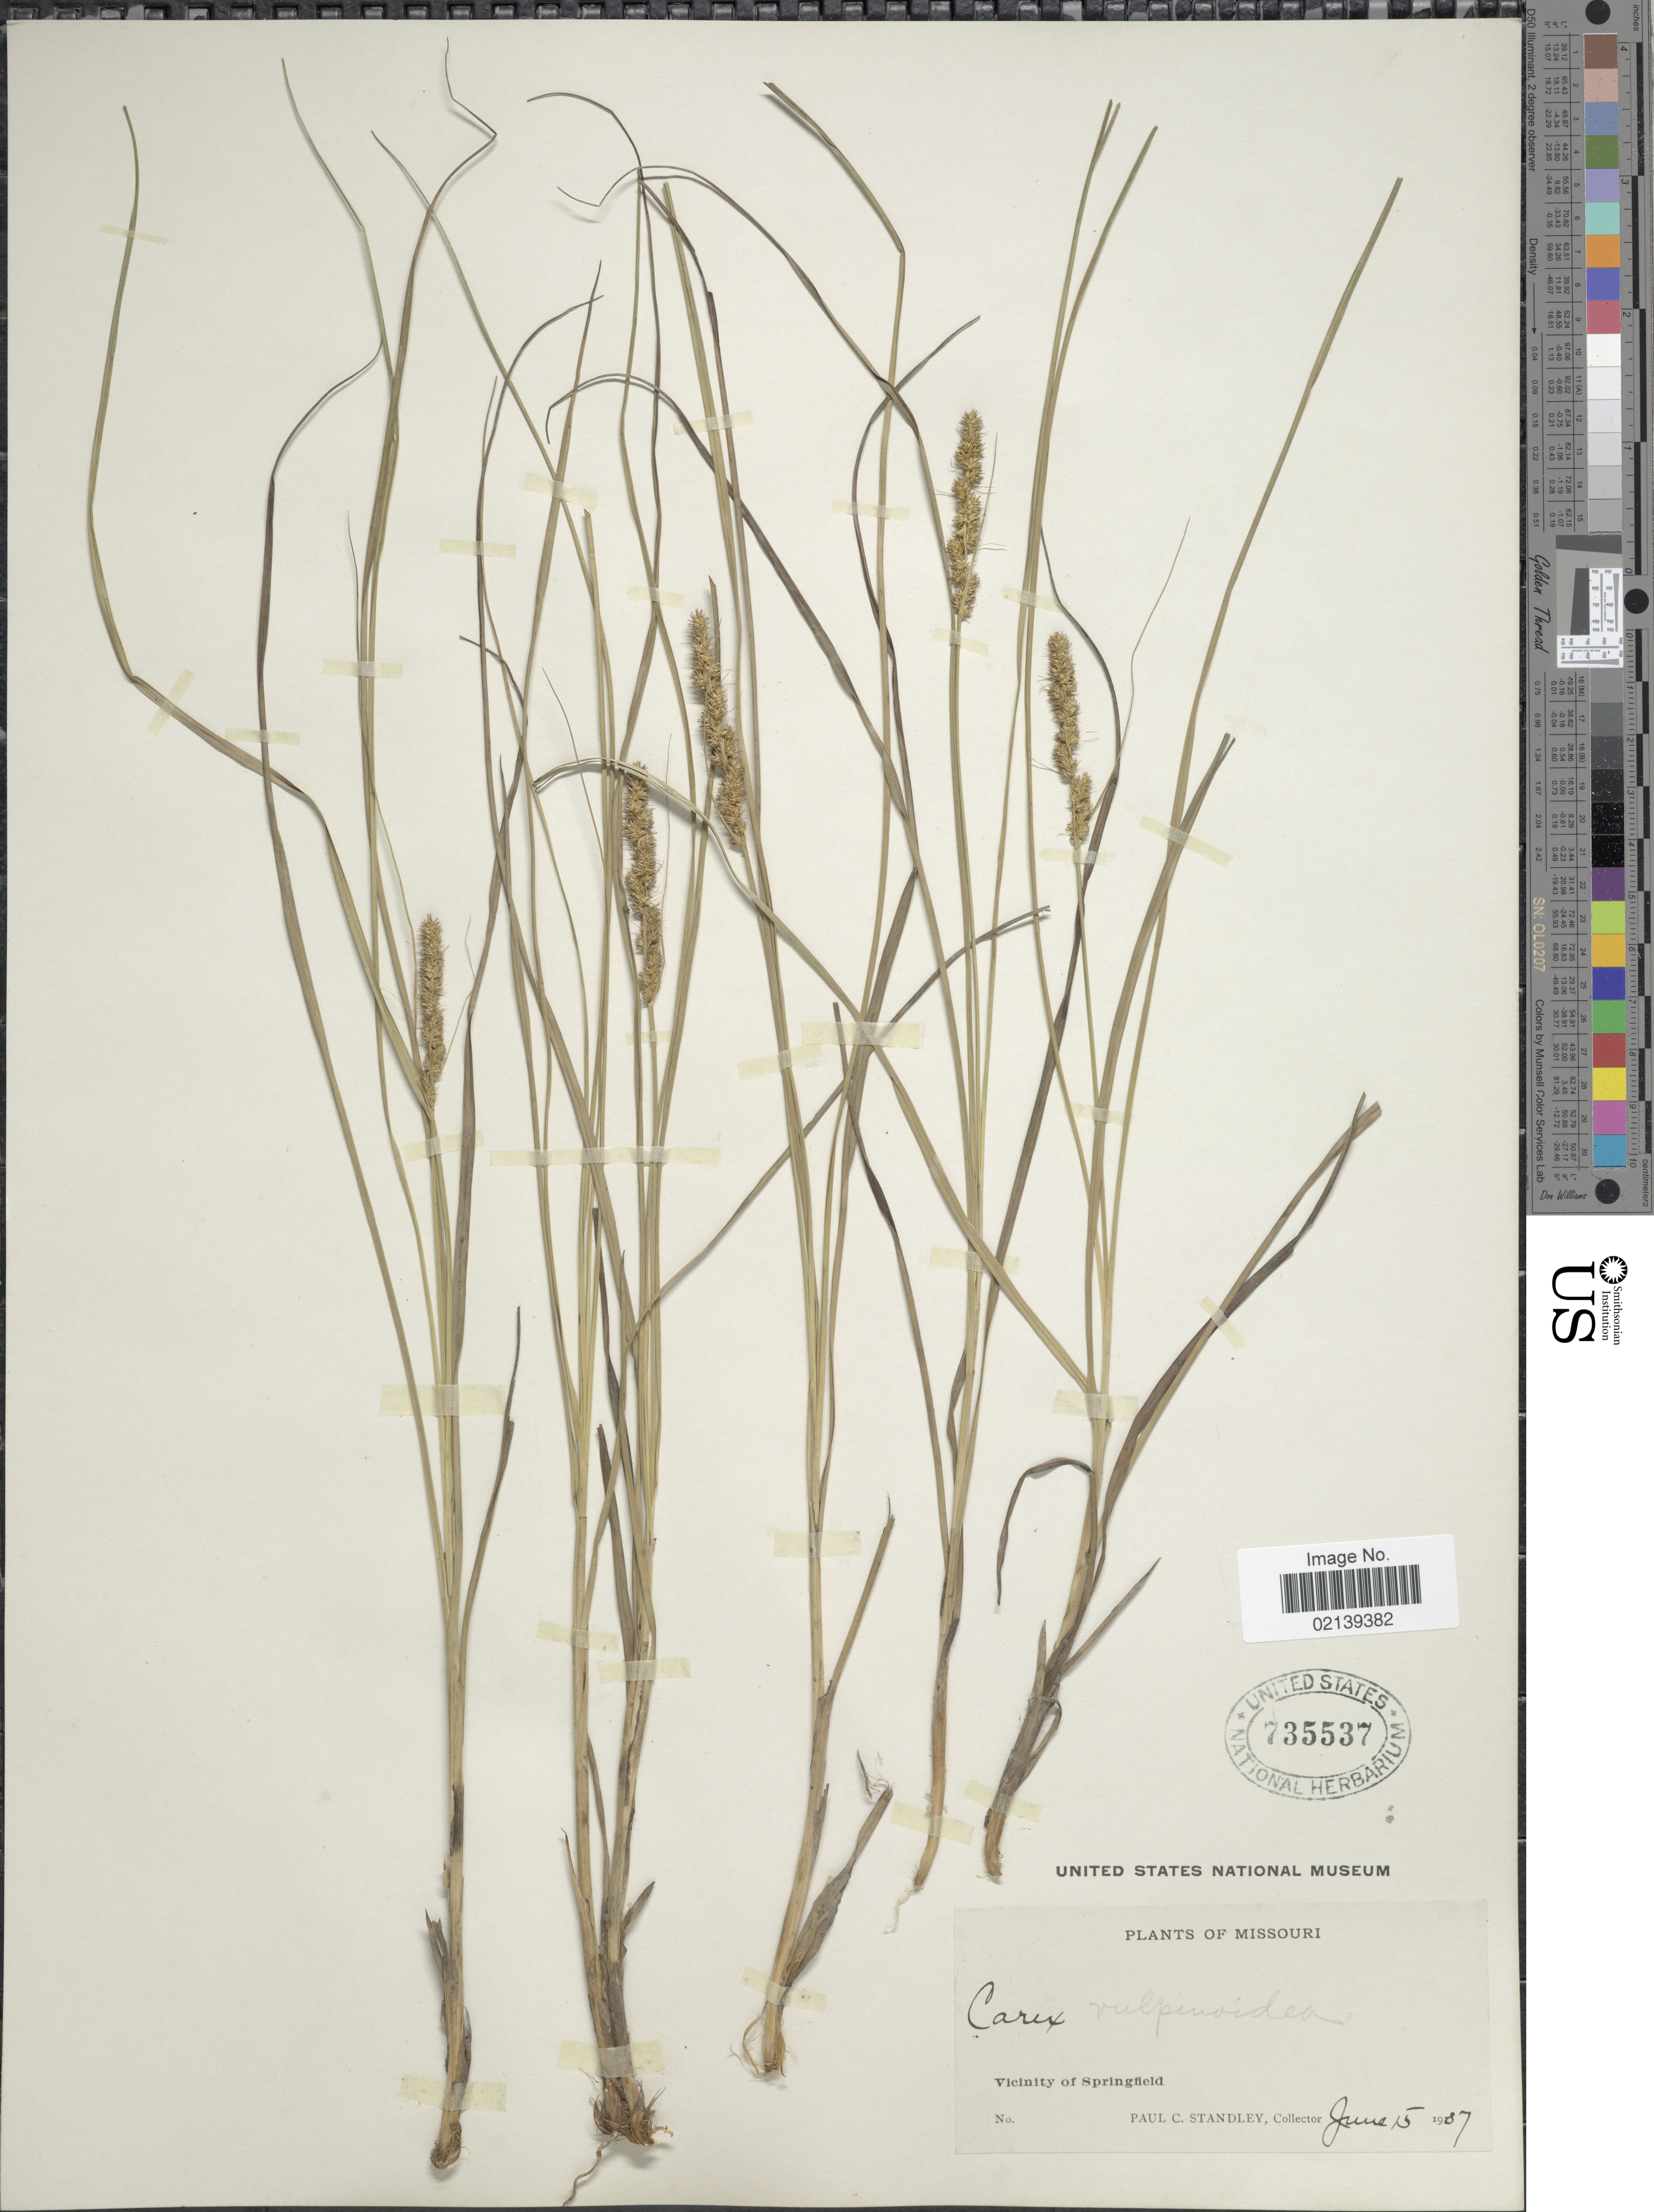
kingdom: Plantae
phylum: Tracheophyta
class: Liliopsida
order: Poales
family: Cyperaceae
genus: Carex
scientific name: Carex vulpinoidea Michx.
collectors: P. C. Standley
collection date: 1987-06-15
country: United States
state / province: Missouri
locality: Vicinity of Springfield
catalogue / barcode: US 735537